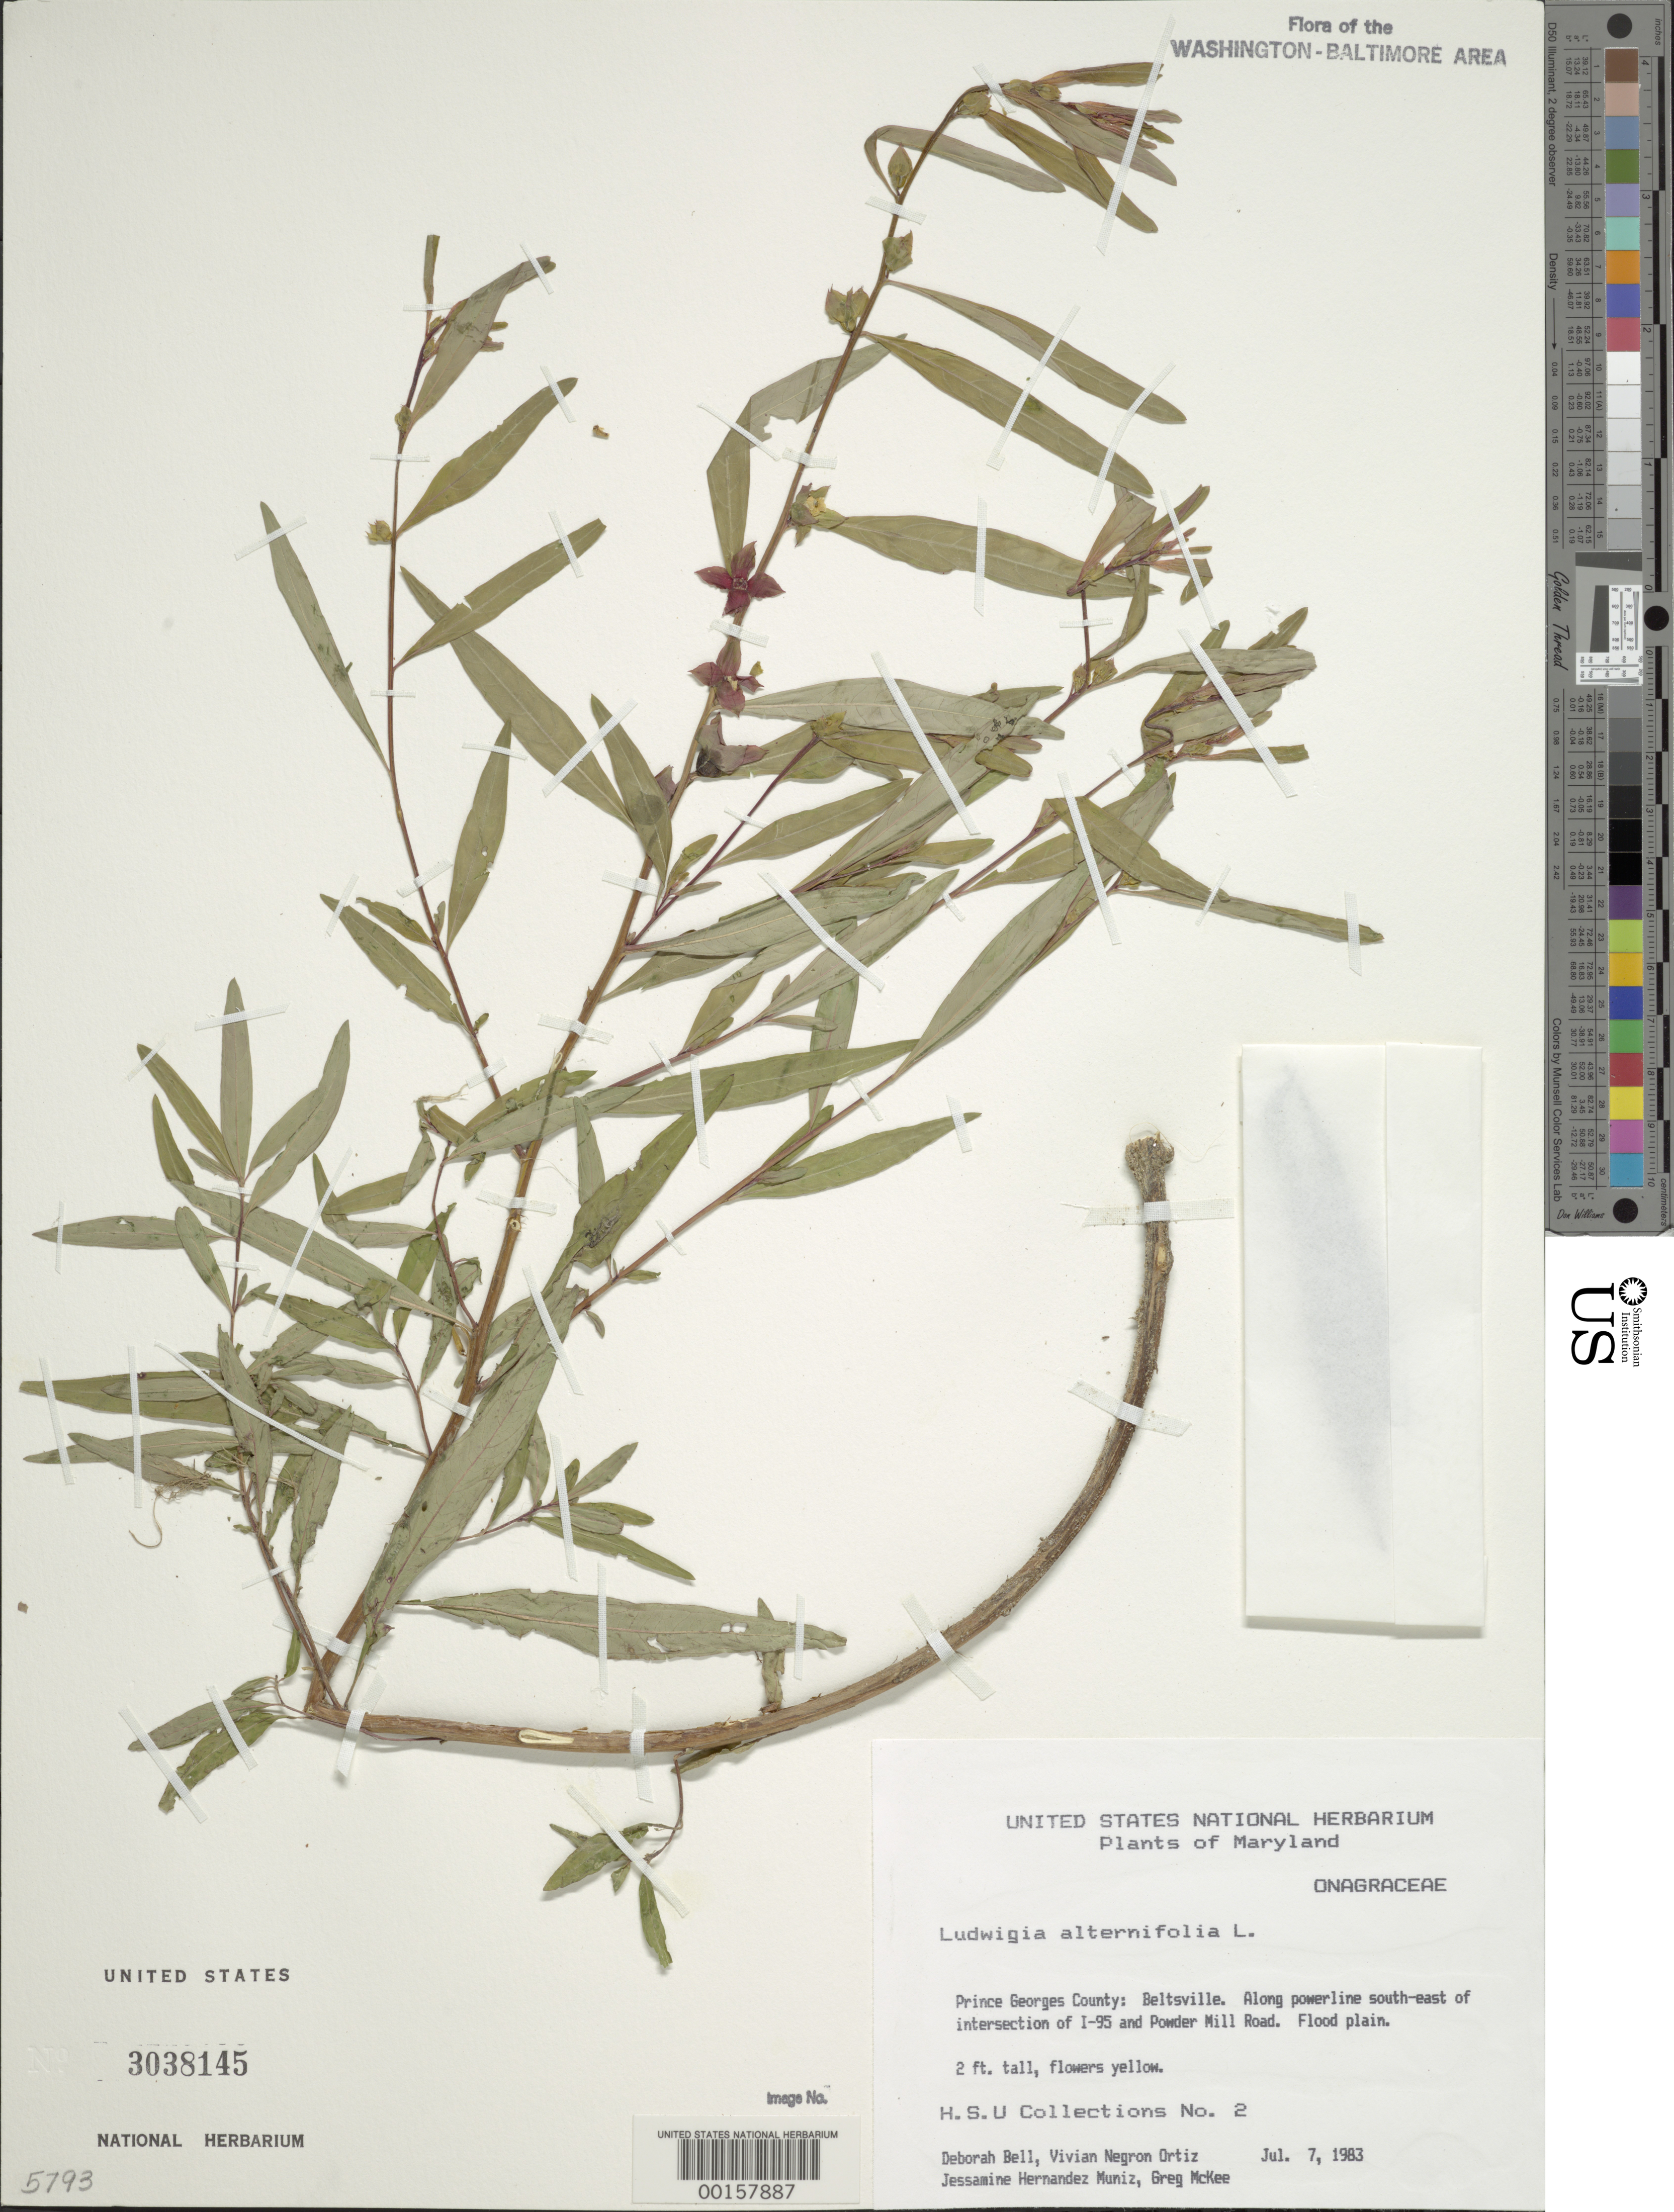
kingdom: Plantae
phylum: Tracheophyta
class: Magnoliopsida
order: Myrtales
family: Onagraceae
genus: Ludwigia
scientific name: Ludwigia alternifolia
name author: L.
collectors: D. A. Bell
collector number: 2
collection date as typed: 07 Jul 1983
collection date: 1983-07-07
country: United States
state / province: Maryland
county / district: Prince George's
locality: Beltsville, along Powerline SE of Inter. of I-95 and Powder Mill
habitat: Flood plain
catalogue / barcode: US 3038145